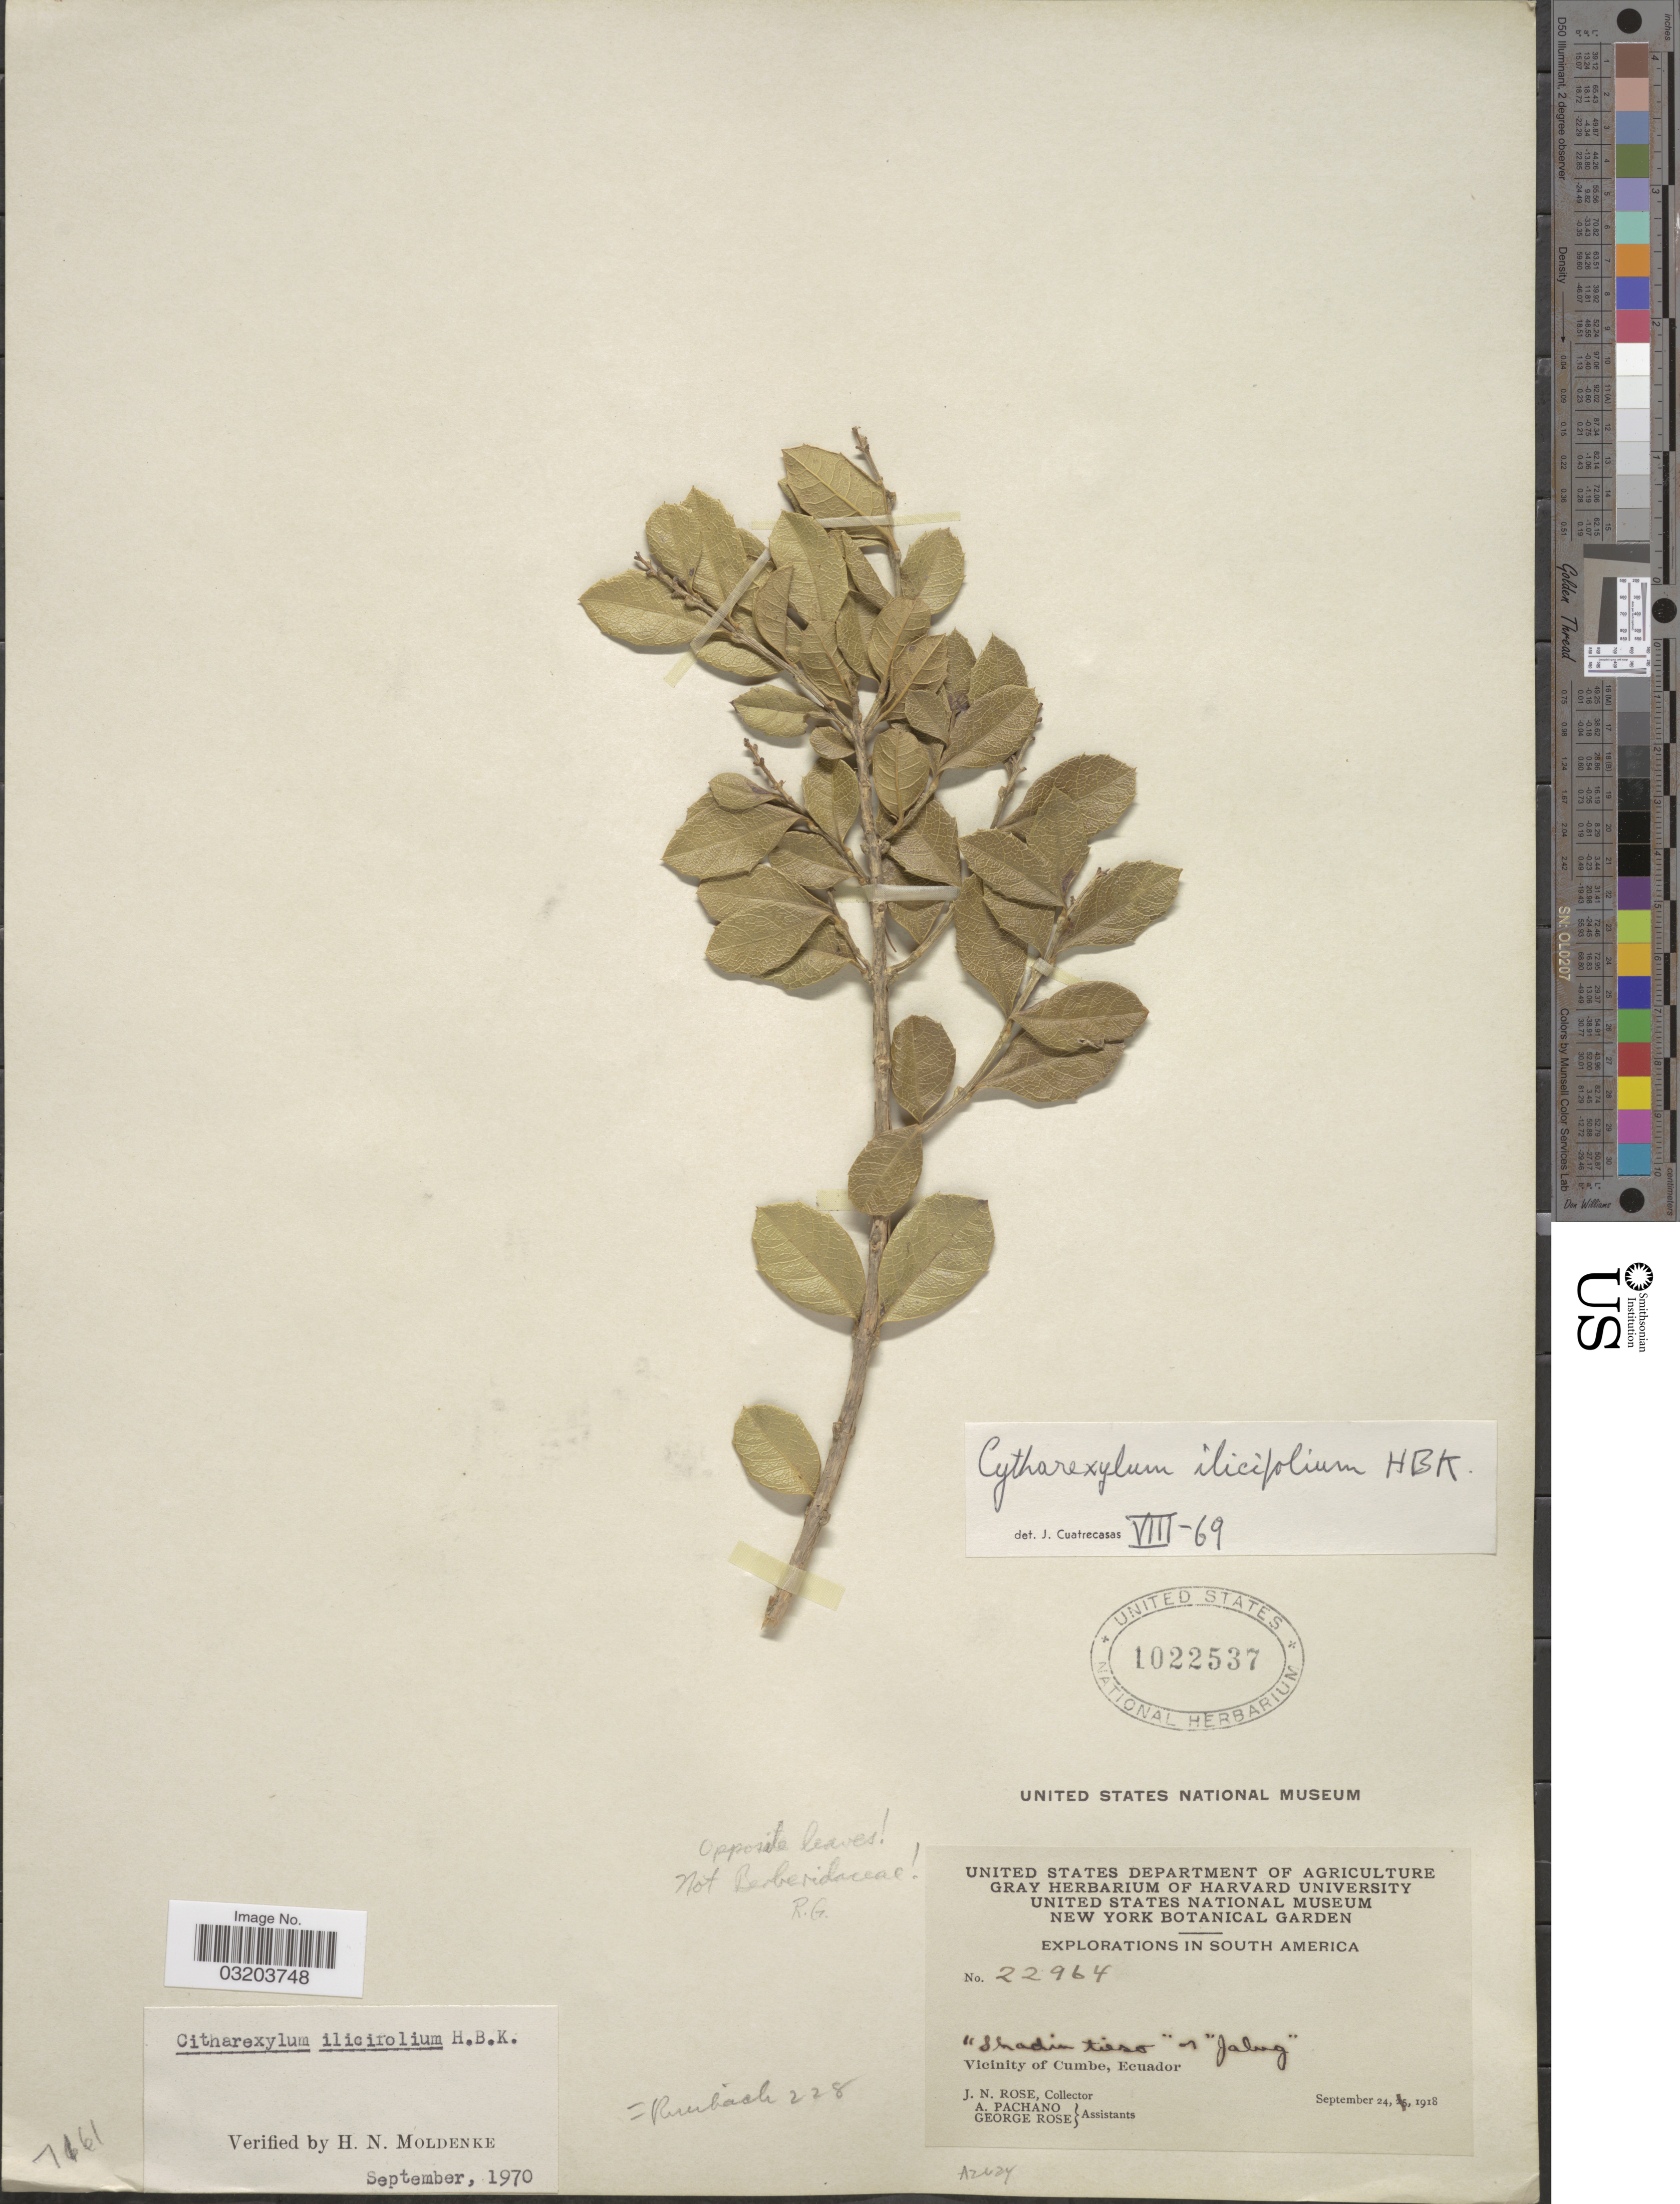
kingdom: Plantae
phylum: Tracheophyta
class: Magnoliopsida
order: Lamiales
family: Verbenaceae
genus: Citharexylum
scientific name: Citharexylum ilicifolium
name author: Kunth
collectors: J. N. Rose, A. Pachano & G. Rose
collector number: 22964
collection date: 1918-09-24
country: Ecuador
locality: Vicinity of Cumbre.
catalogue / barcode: US 1022537